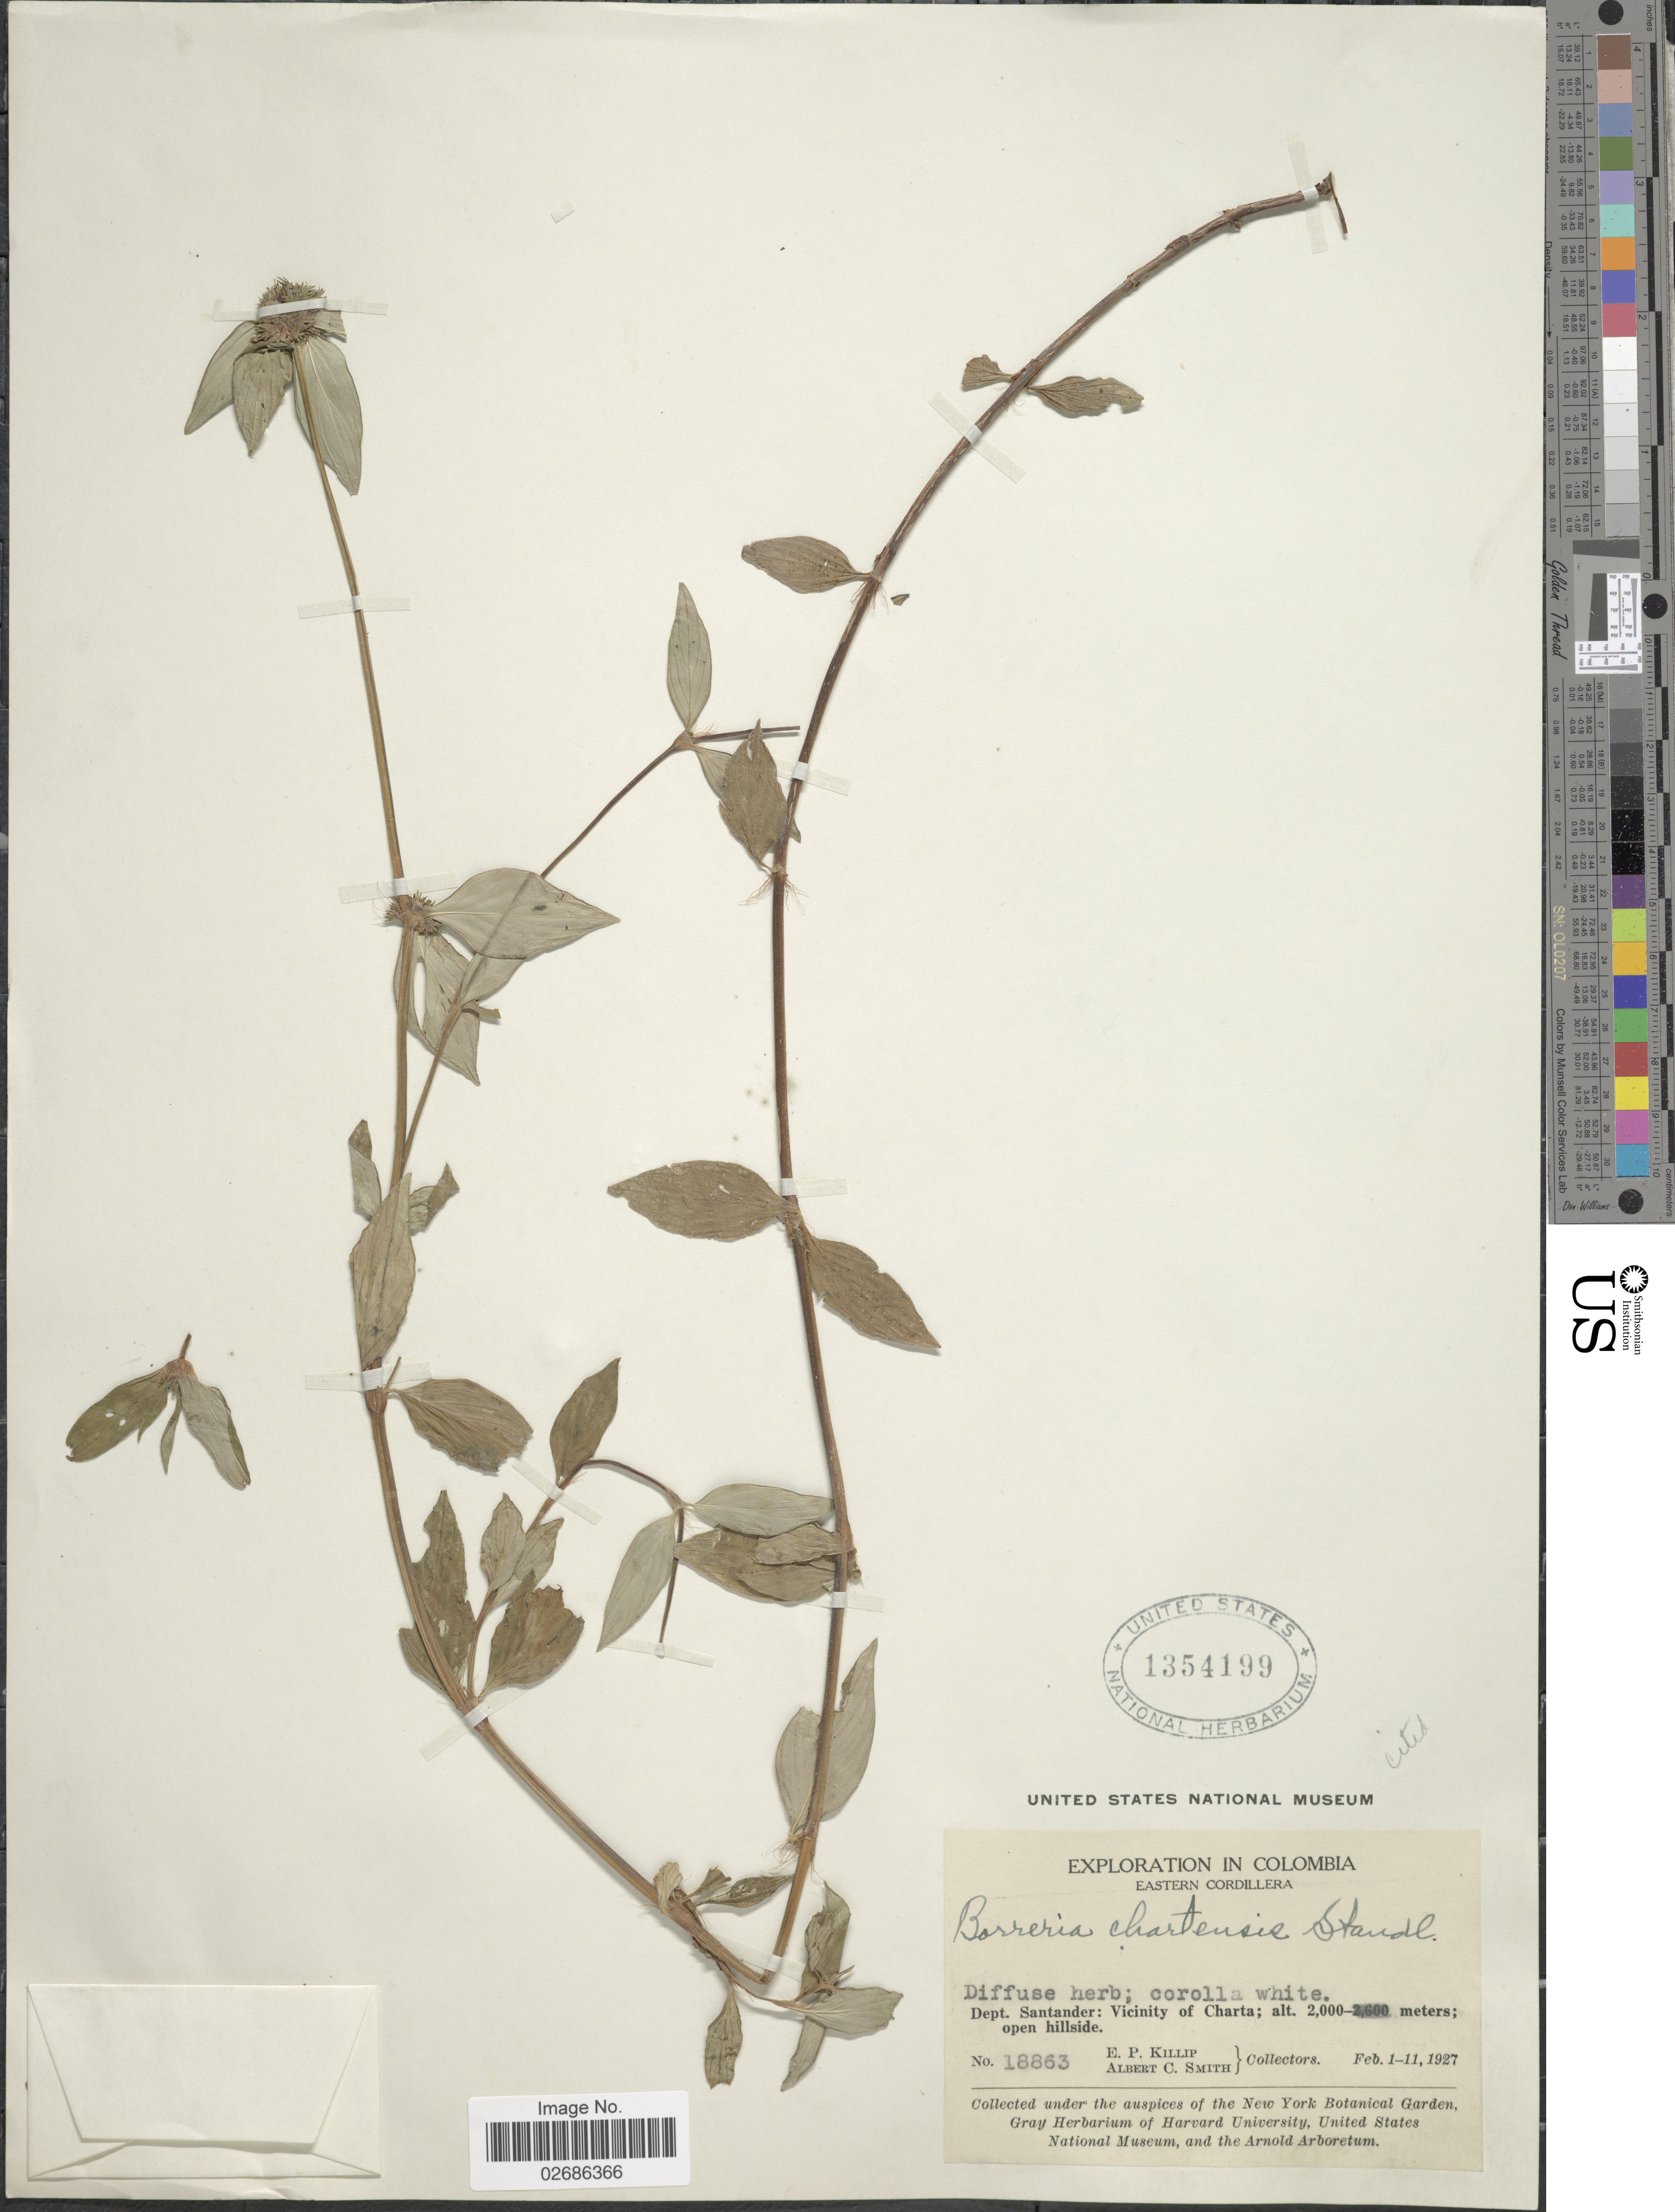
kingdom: Plantae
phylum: Tracheophyta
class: Magnoliopsida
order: Gentianales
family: Rubiaceae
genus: Borreria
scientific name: Borreria chartensis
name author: Standl.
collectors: E. P. Killip & A. C. Smith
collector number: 18863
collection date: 1927-02-01/1927-02-11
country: Colombia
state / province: Santander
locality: Eastern Cordillera, Dept. Santander: Vicinity of Charta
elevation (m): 2000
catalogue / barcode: US 1354199